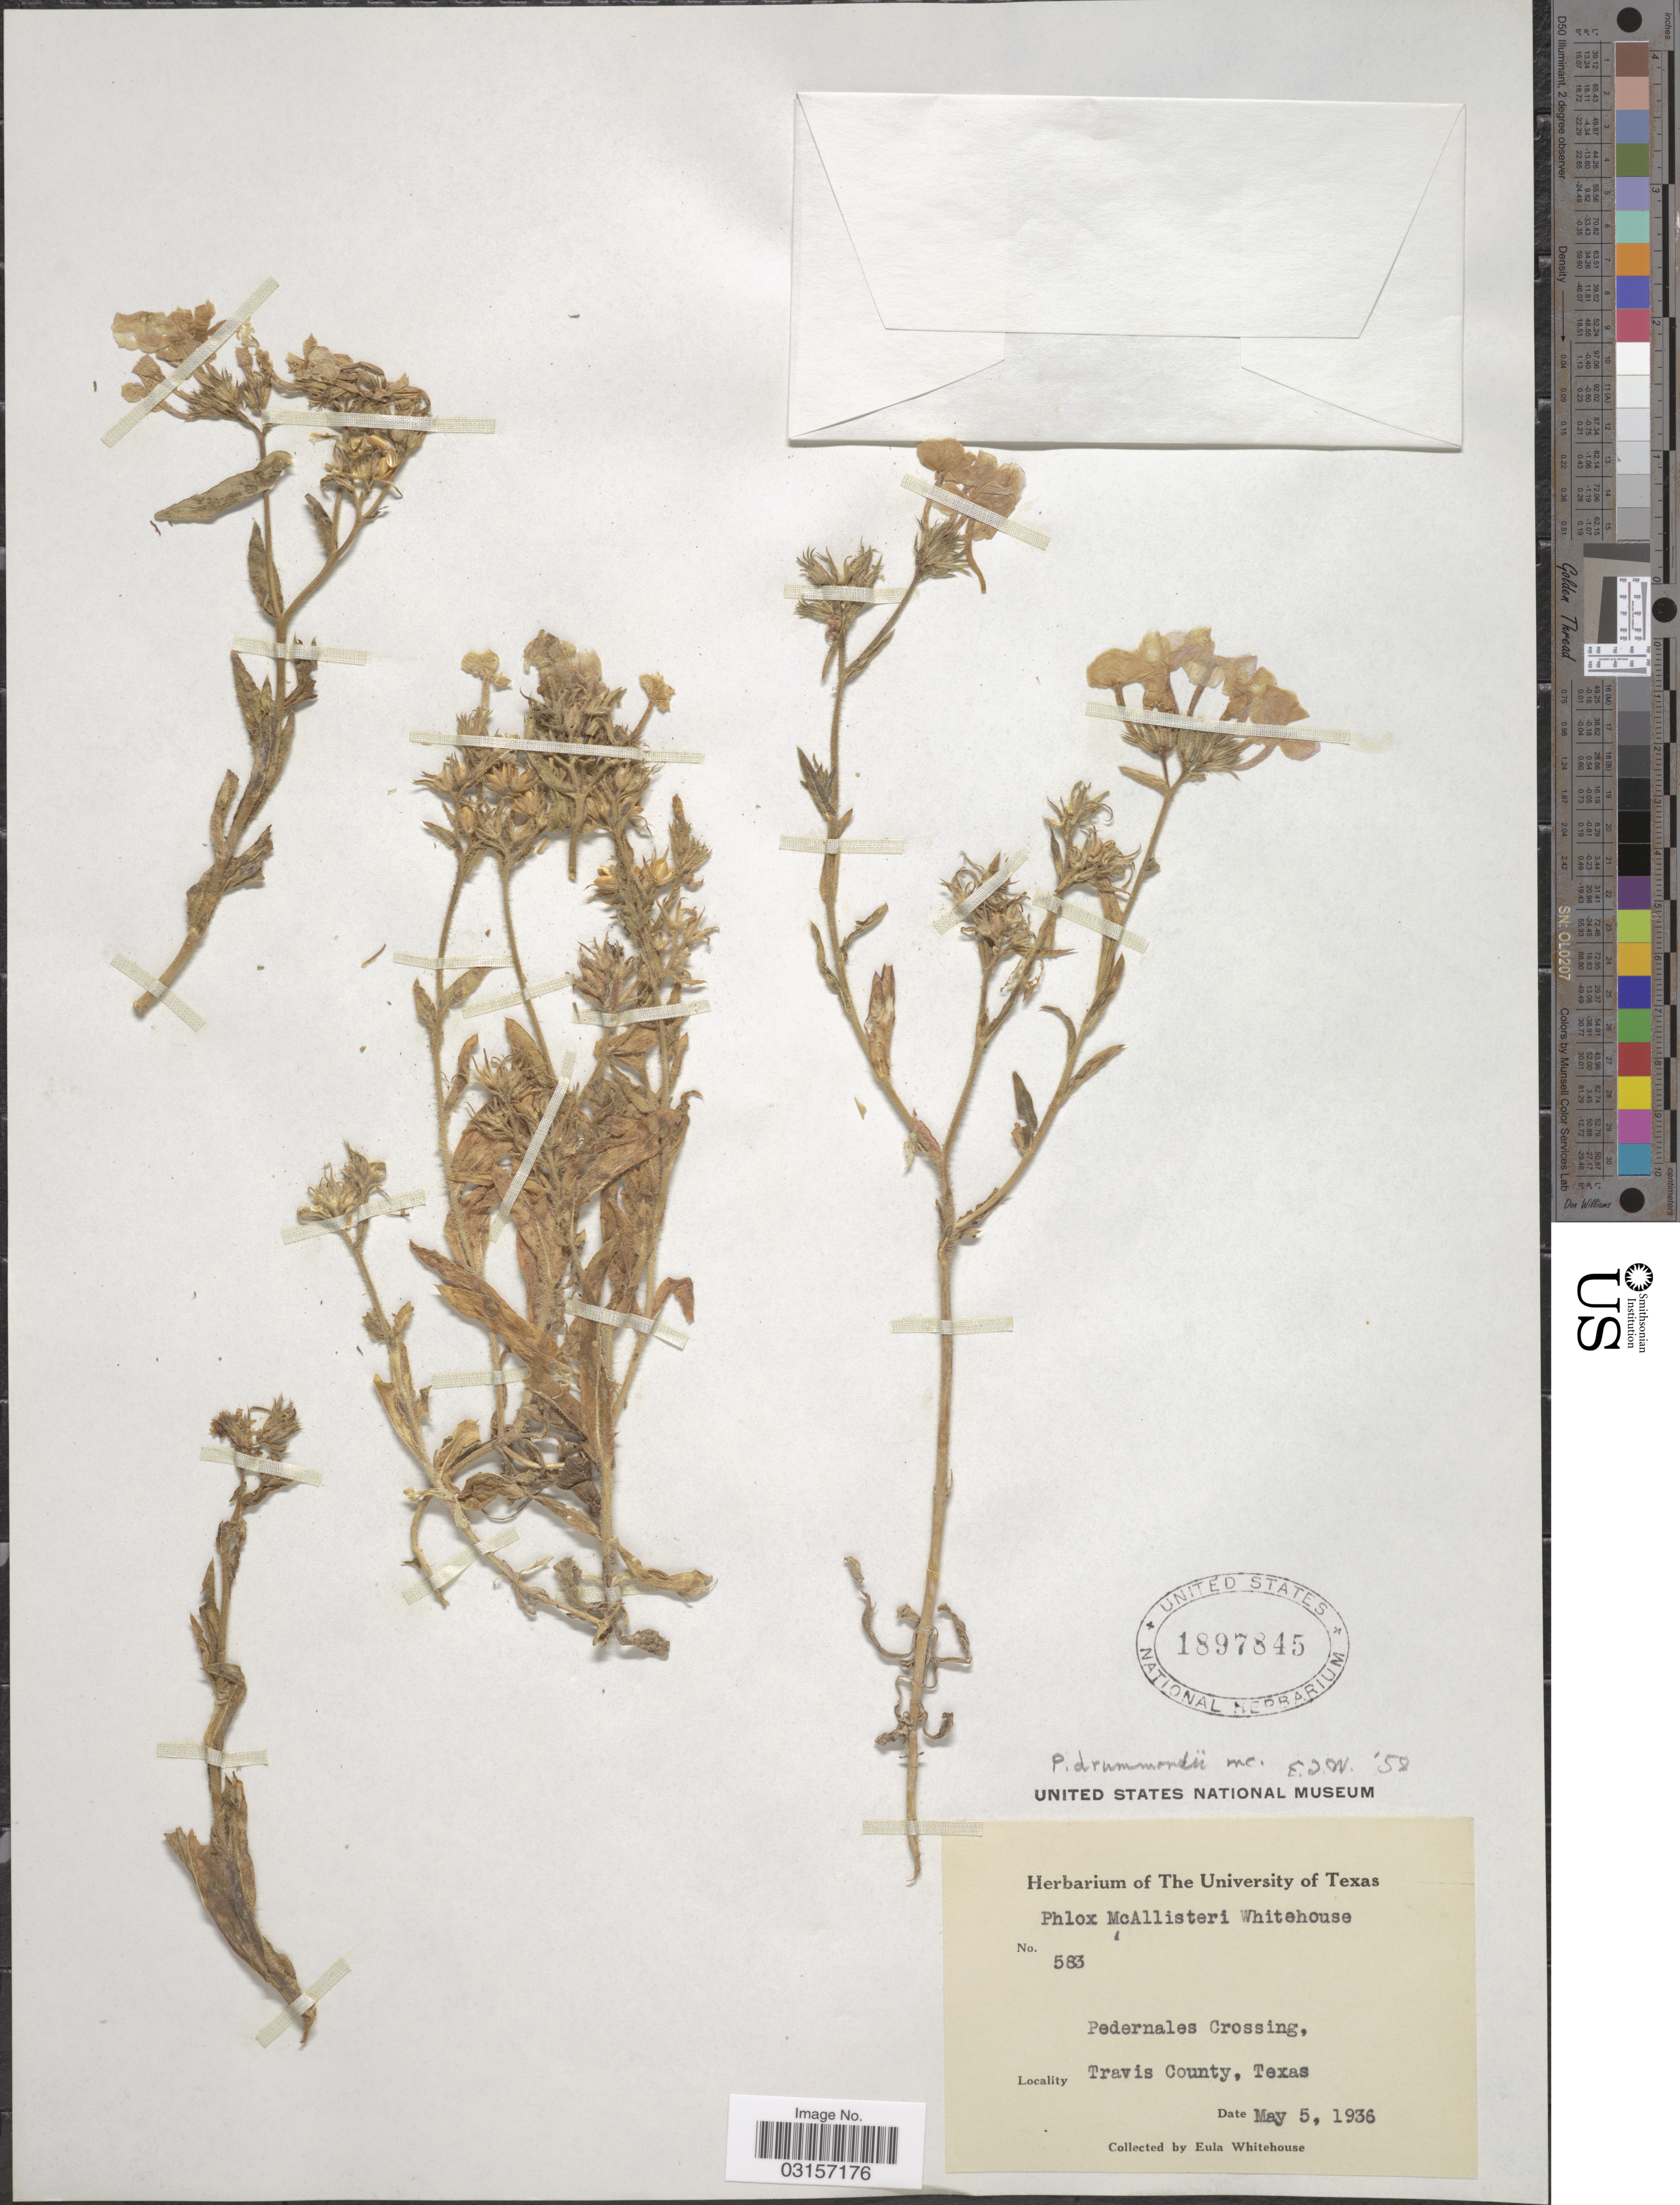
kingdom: Plantae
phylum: Tracheophyta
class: Magnoliopsida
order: Ericales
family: Polemoniaceae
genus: Phlox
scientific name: Phlox drummondii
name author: Hook.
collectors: E. Whitehouse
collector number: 583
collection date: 1936-05-05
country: United States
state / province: Texas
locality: Travis County, Texas.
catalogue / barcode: US 1897845